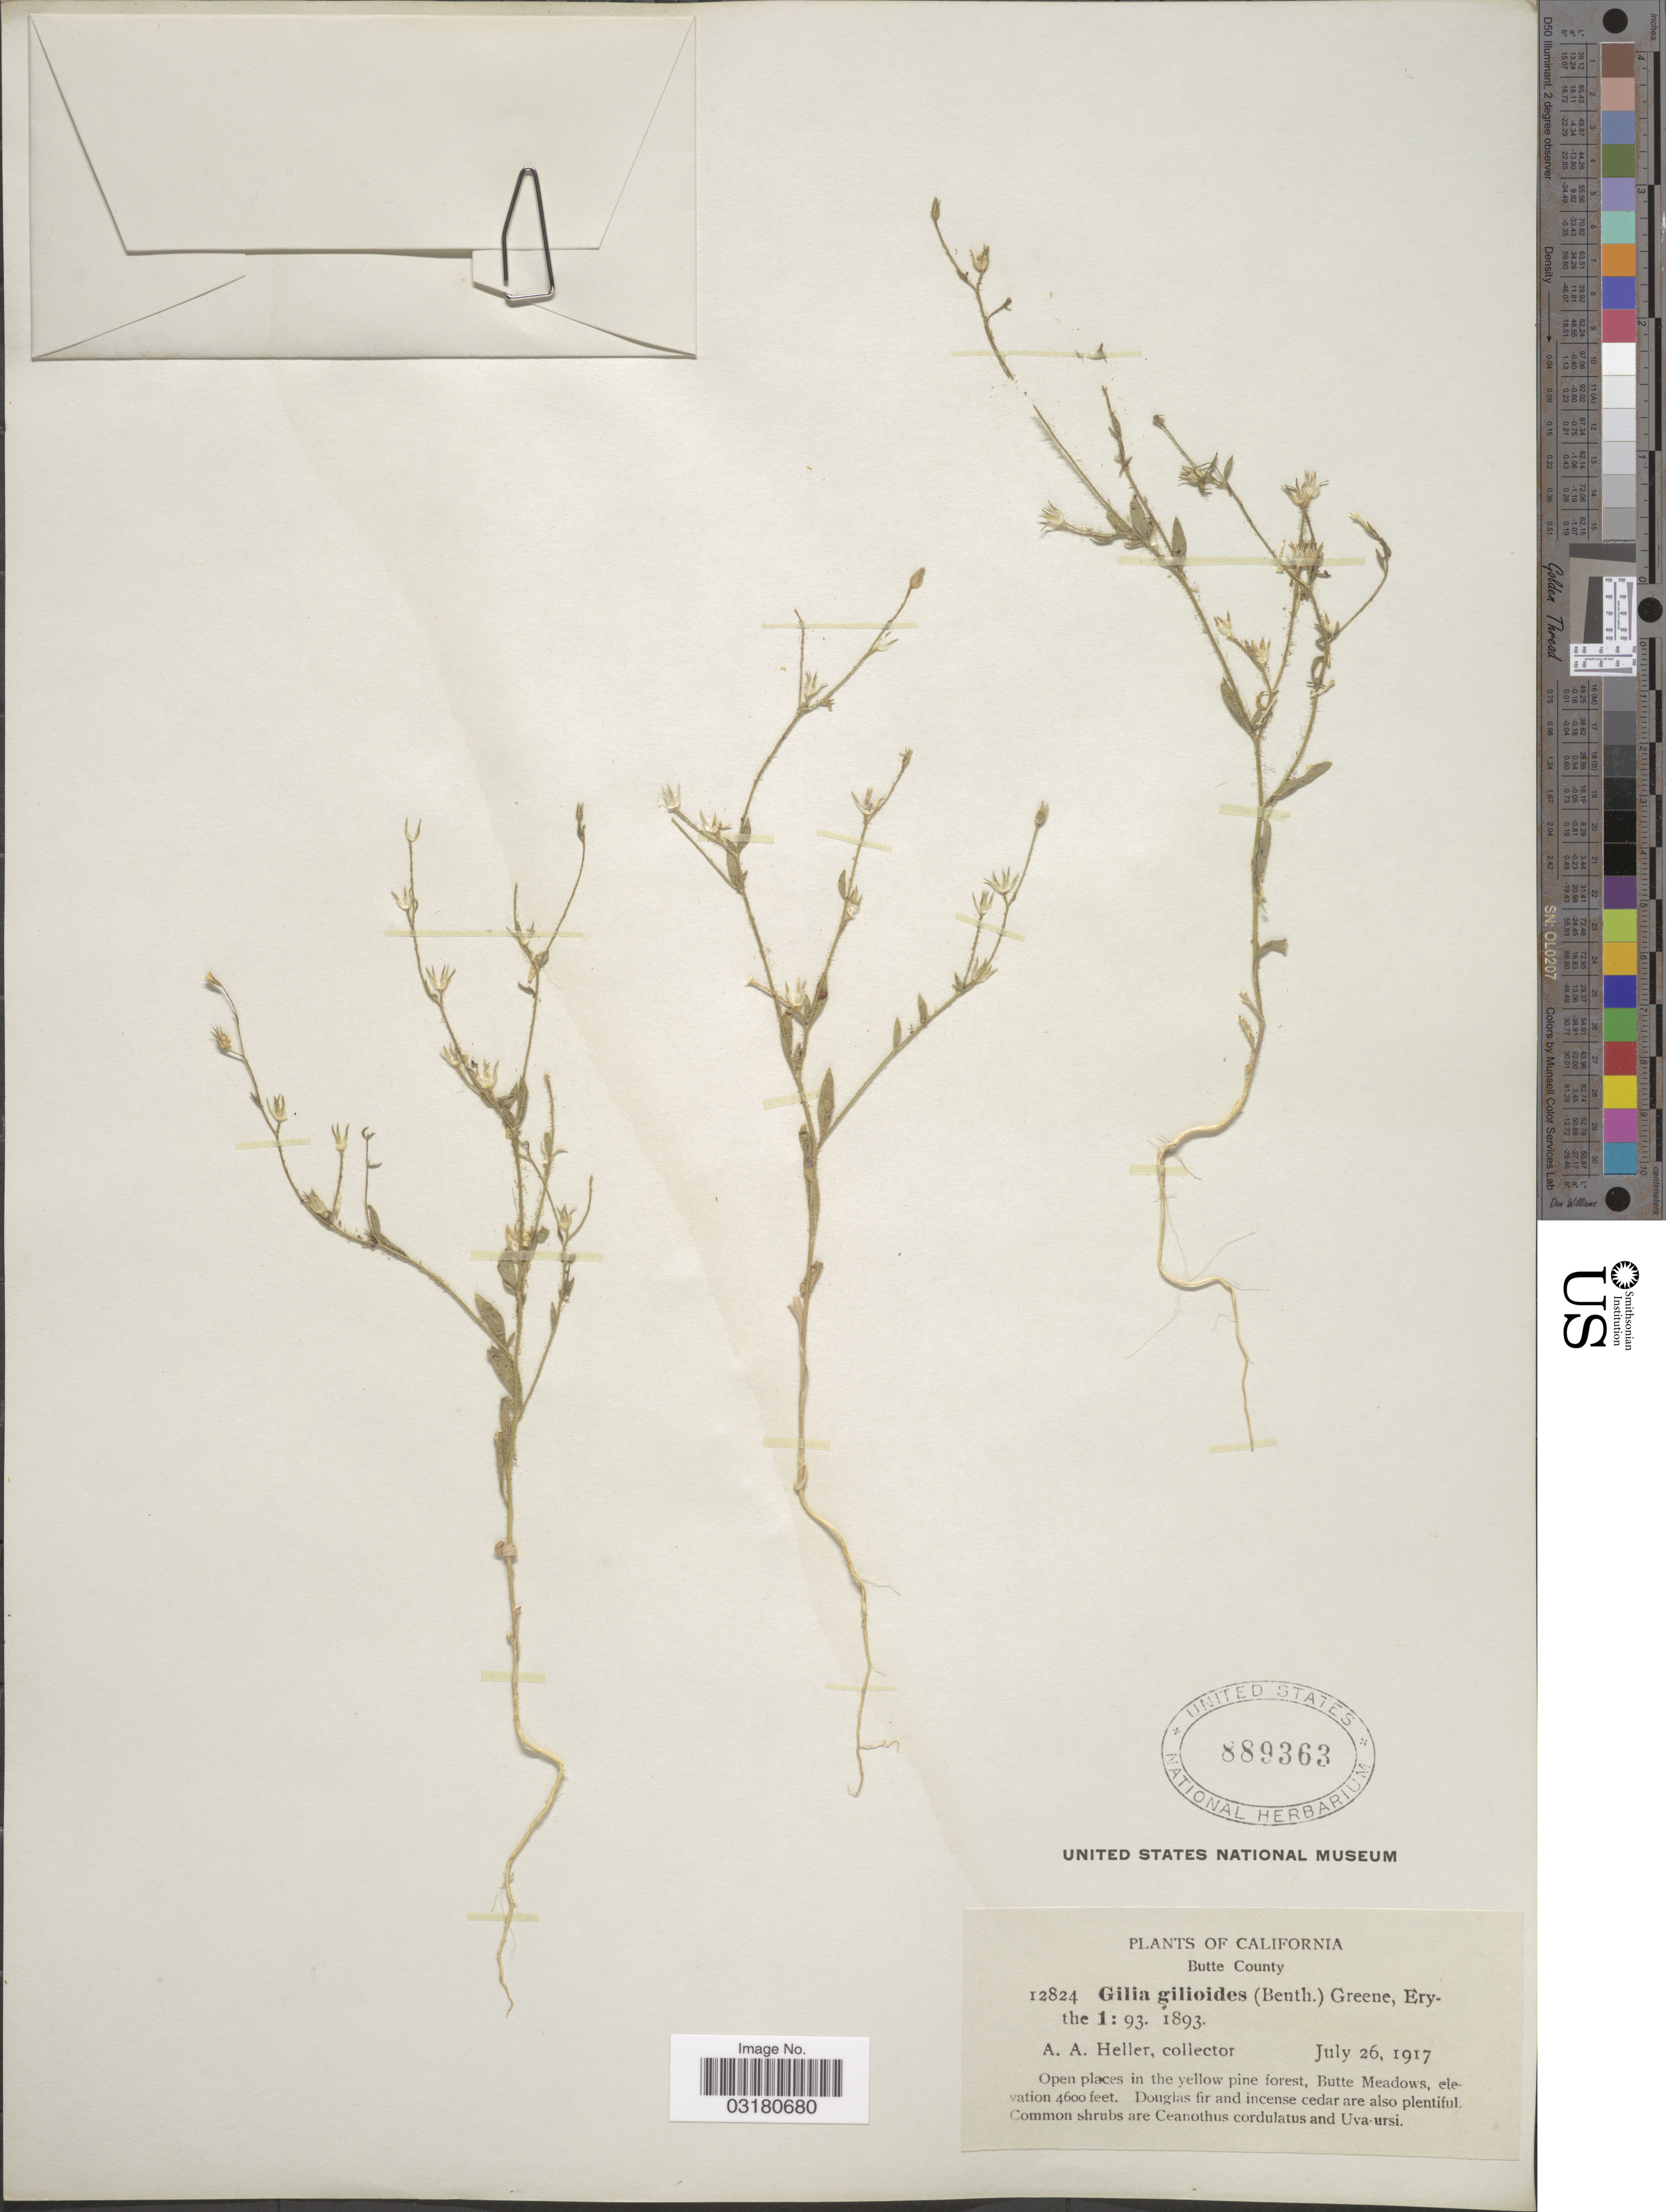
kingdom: Plantae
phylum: Tracheophyta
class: Magnoliopsida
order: Ericales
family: Polemoniaceae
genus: Allophyllum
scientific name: Allophyllum integrifolium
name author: (Brand) A.D. Grant & V.E. Grant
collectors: A. A. Heller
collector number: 12824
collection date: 1917-07-26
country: United States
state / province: California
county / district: Butte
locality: Butte County. Open places in the yellow pine forest, Butte Meadows.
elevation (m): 1402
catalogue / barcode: US 889363